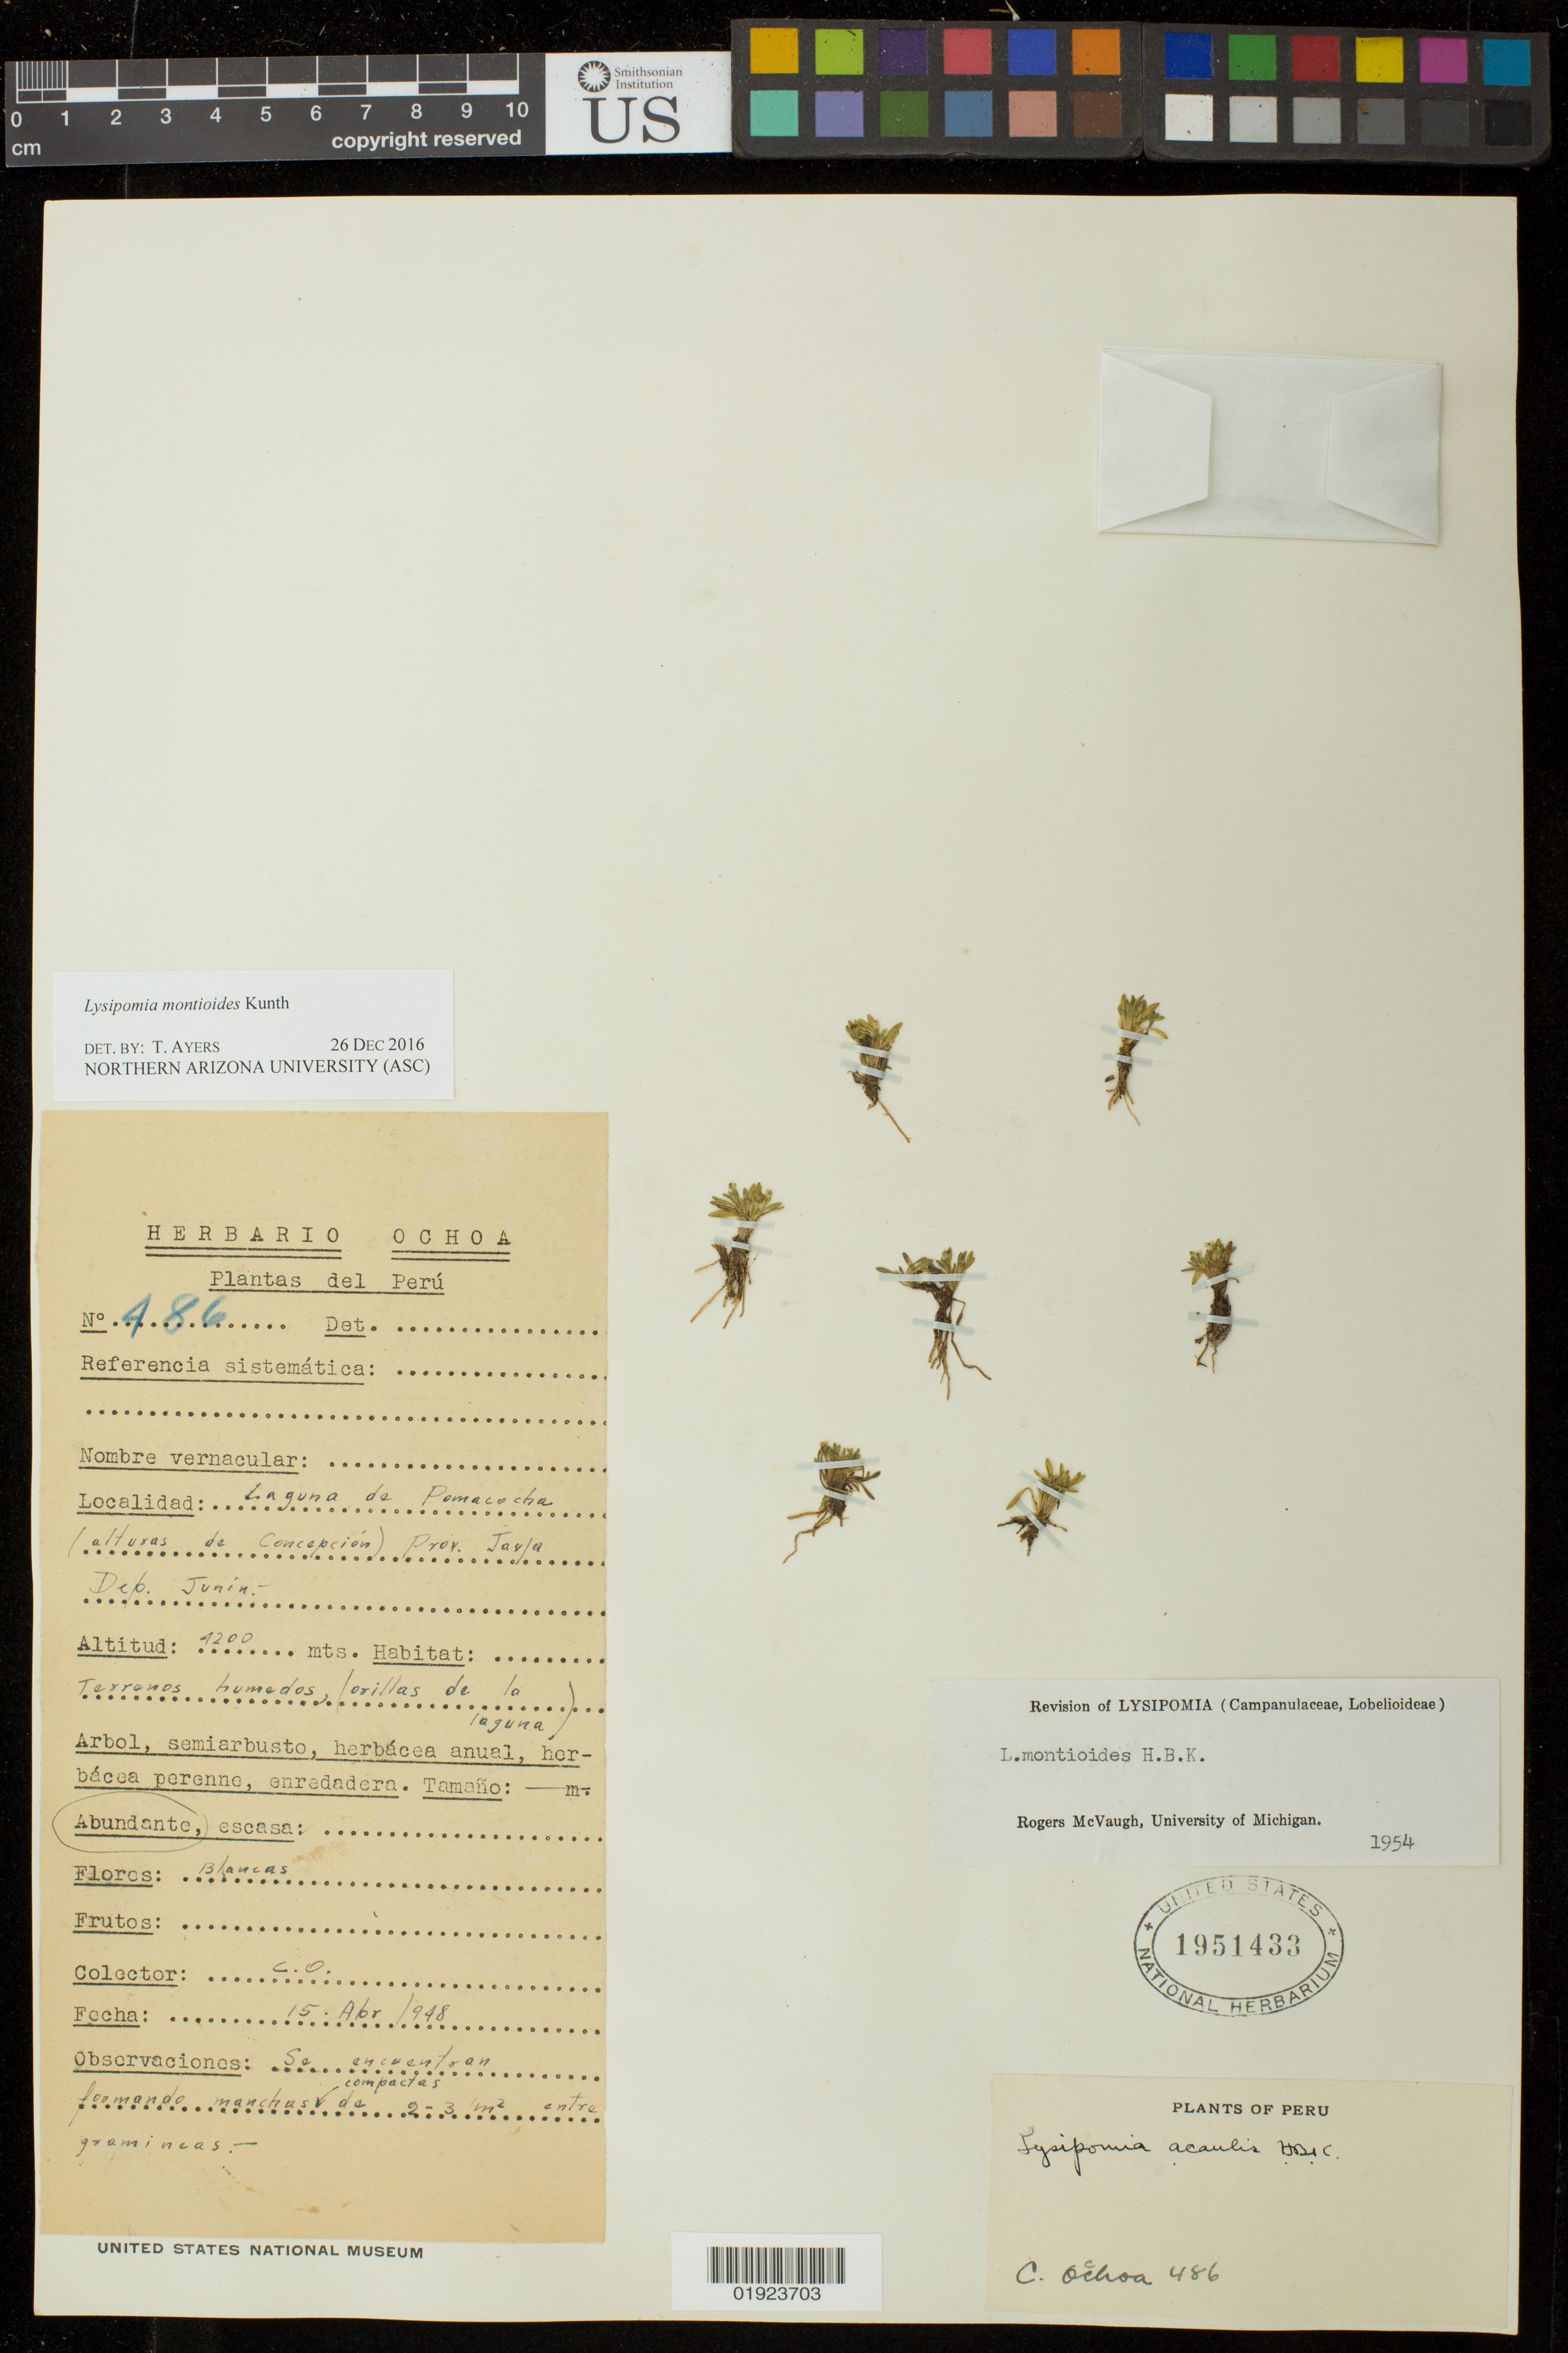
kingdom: Plantae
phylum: Tracheophyta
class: Magnoliopsida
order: Asterales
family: Campanulaceae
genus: Lysipomia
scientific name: Lysipomia montioides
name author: Kunth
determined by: Ayers, T.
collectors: C. Ochoa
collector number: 486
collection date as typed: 15 Abr 1948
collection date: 1948-04-15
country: Peru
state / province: Junín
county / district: Junín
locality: Laguna de Pomacoctia (alturas de Concepcion)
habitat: terranos humedos, (orillas de la laguna)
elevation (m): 4200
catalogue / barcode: US 1951433